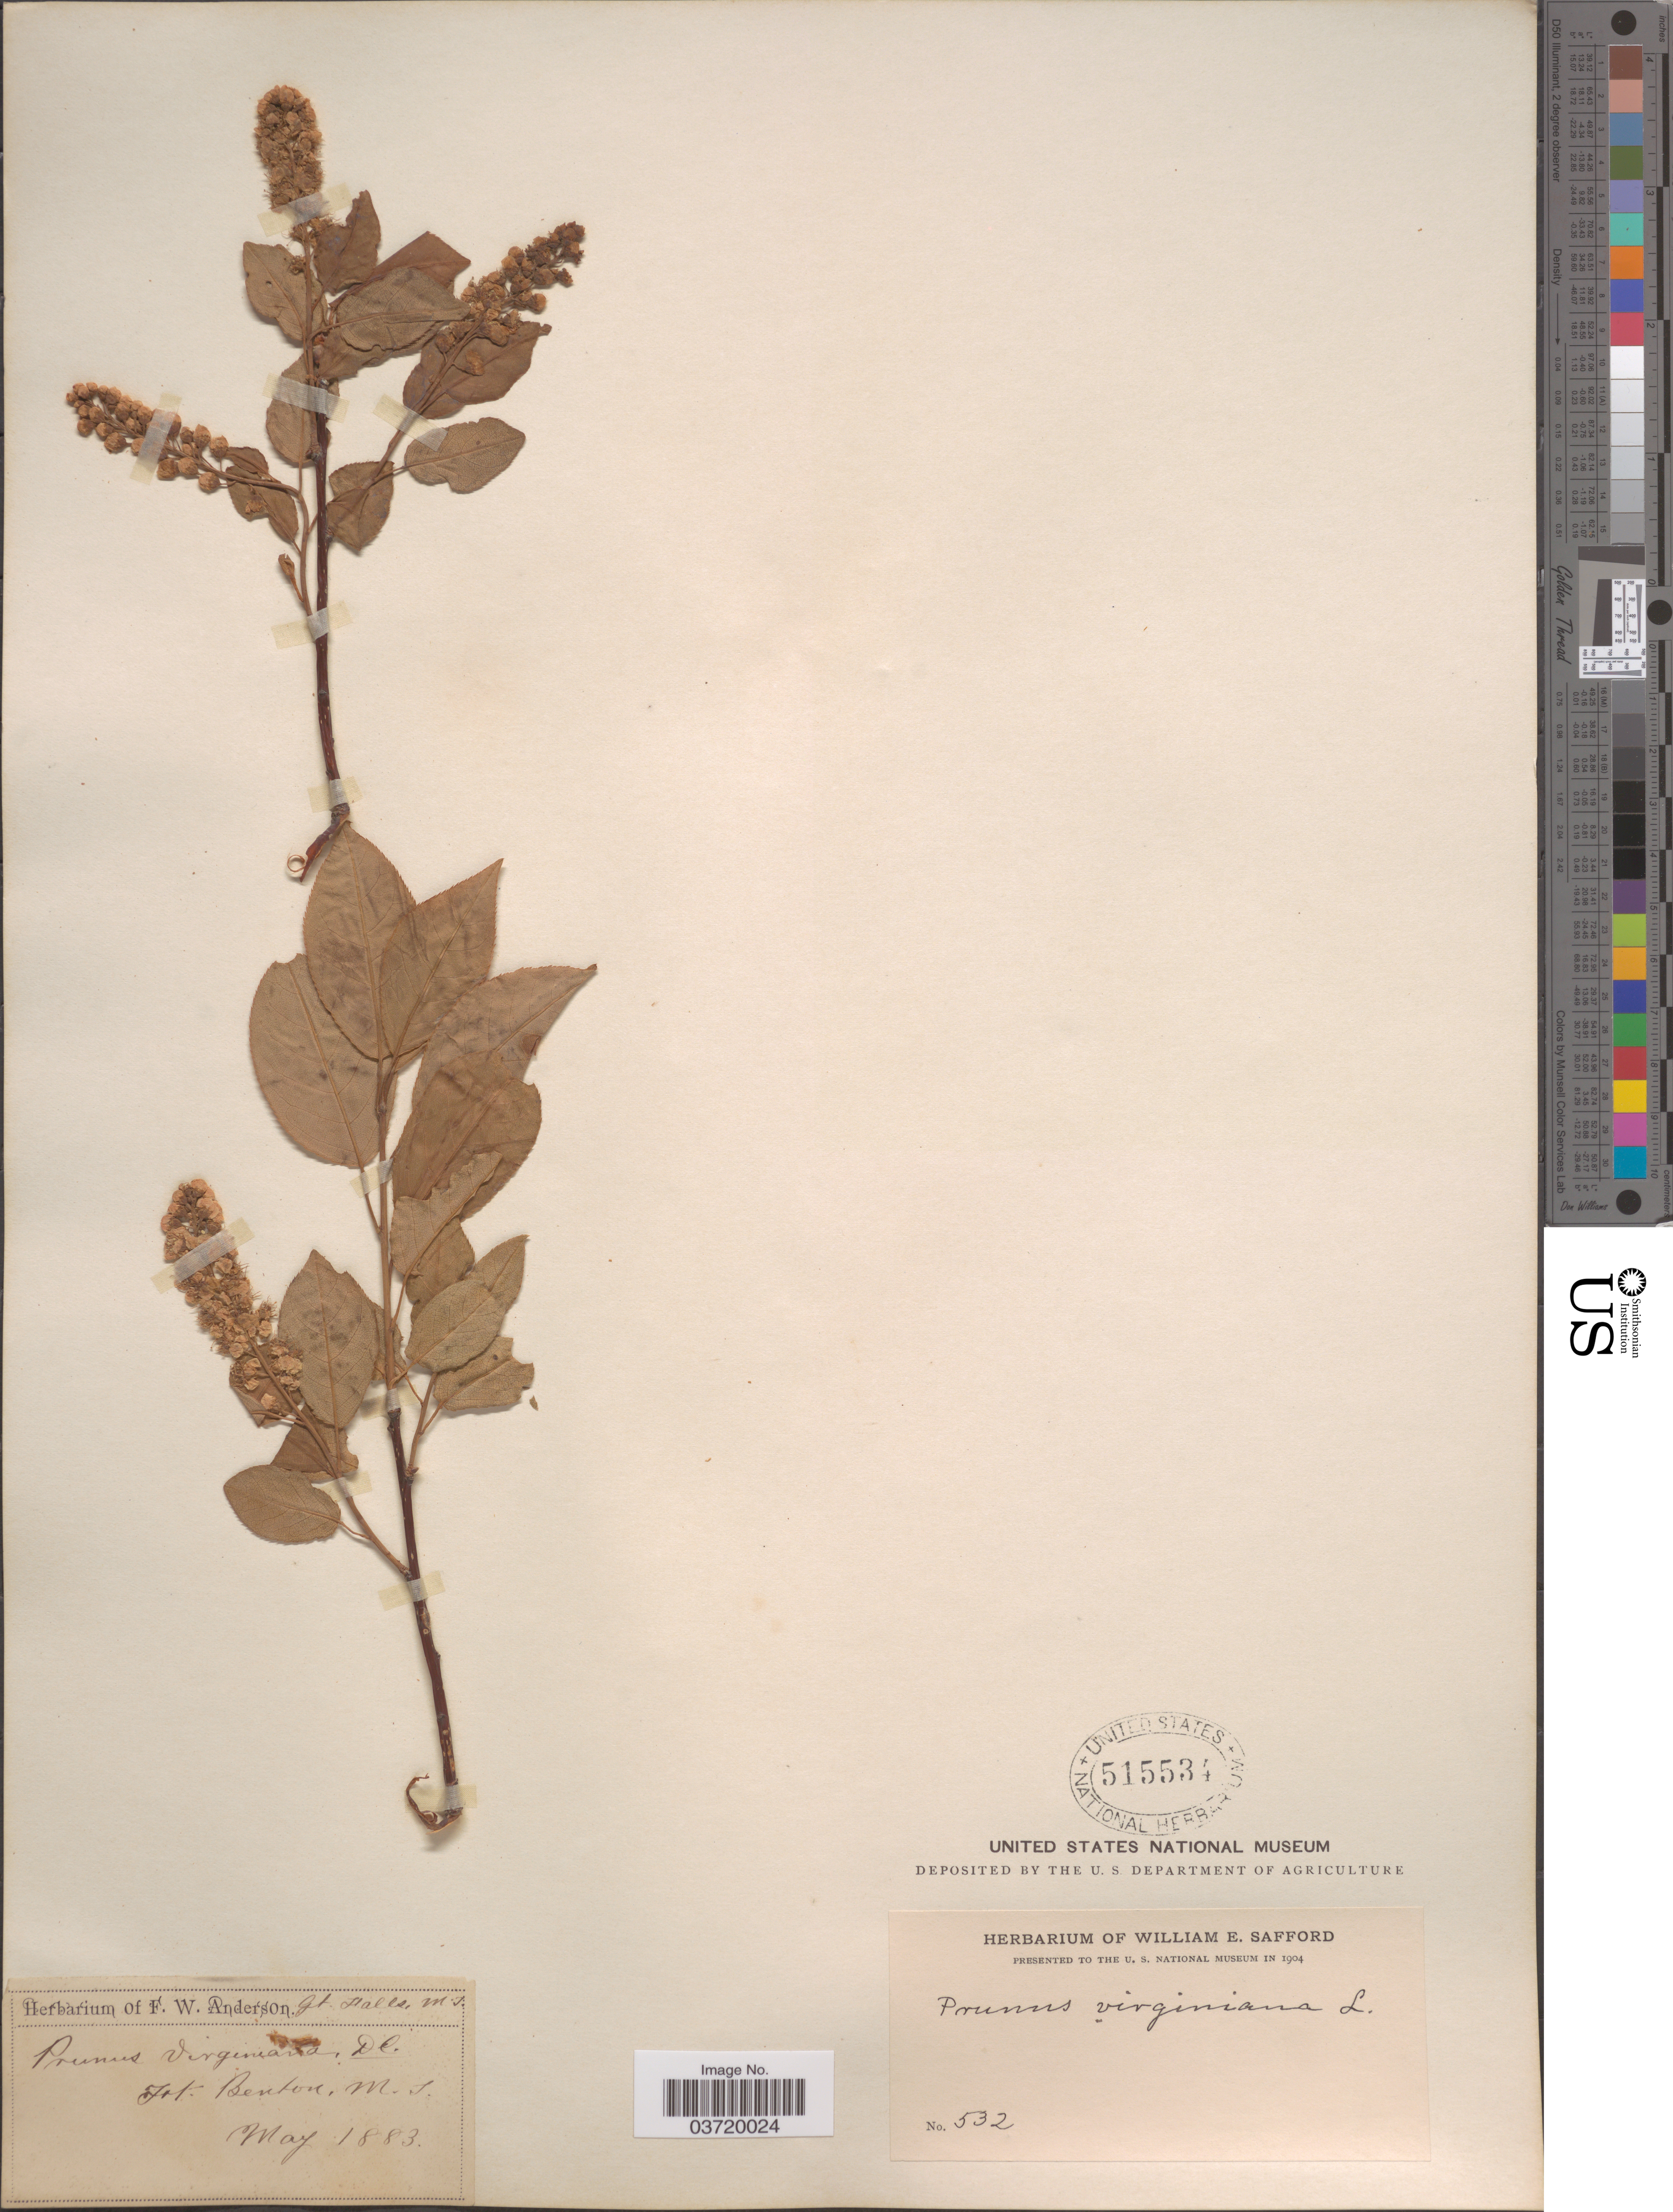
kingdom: Plantae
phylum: Tracheophyta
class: Magnoliopsida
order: Rosales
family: Rosaceae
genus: Prunus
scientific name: Prunus virginiana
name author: L.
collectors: ex herb. F.W. Anderson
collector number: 532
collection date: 1883-05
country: United States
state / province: Mississippi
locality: Gt. Halls. Ft. Benton.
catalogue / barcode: US 515534